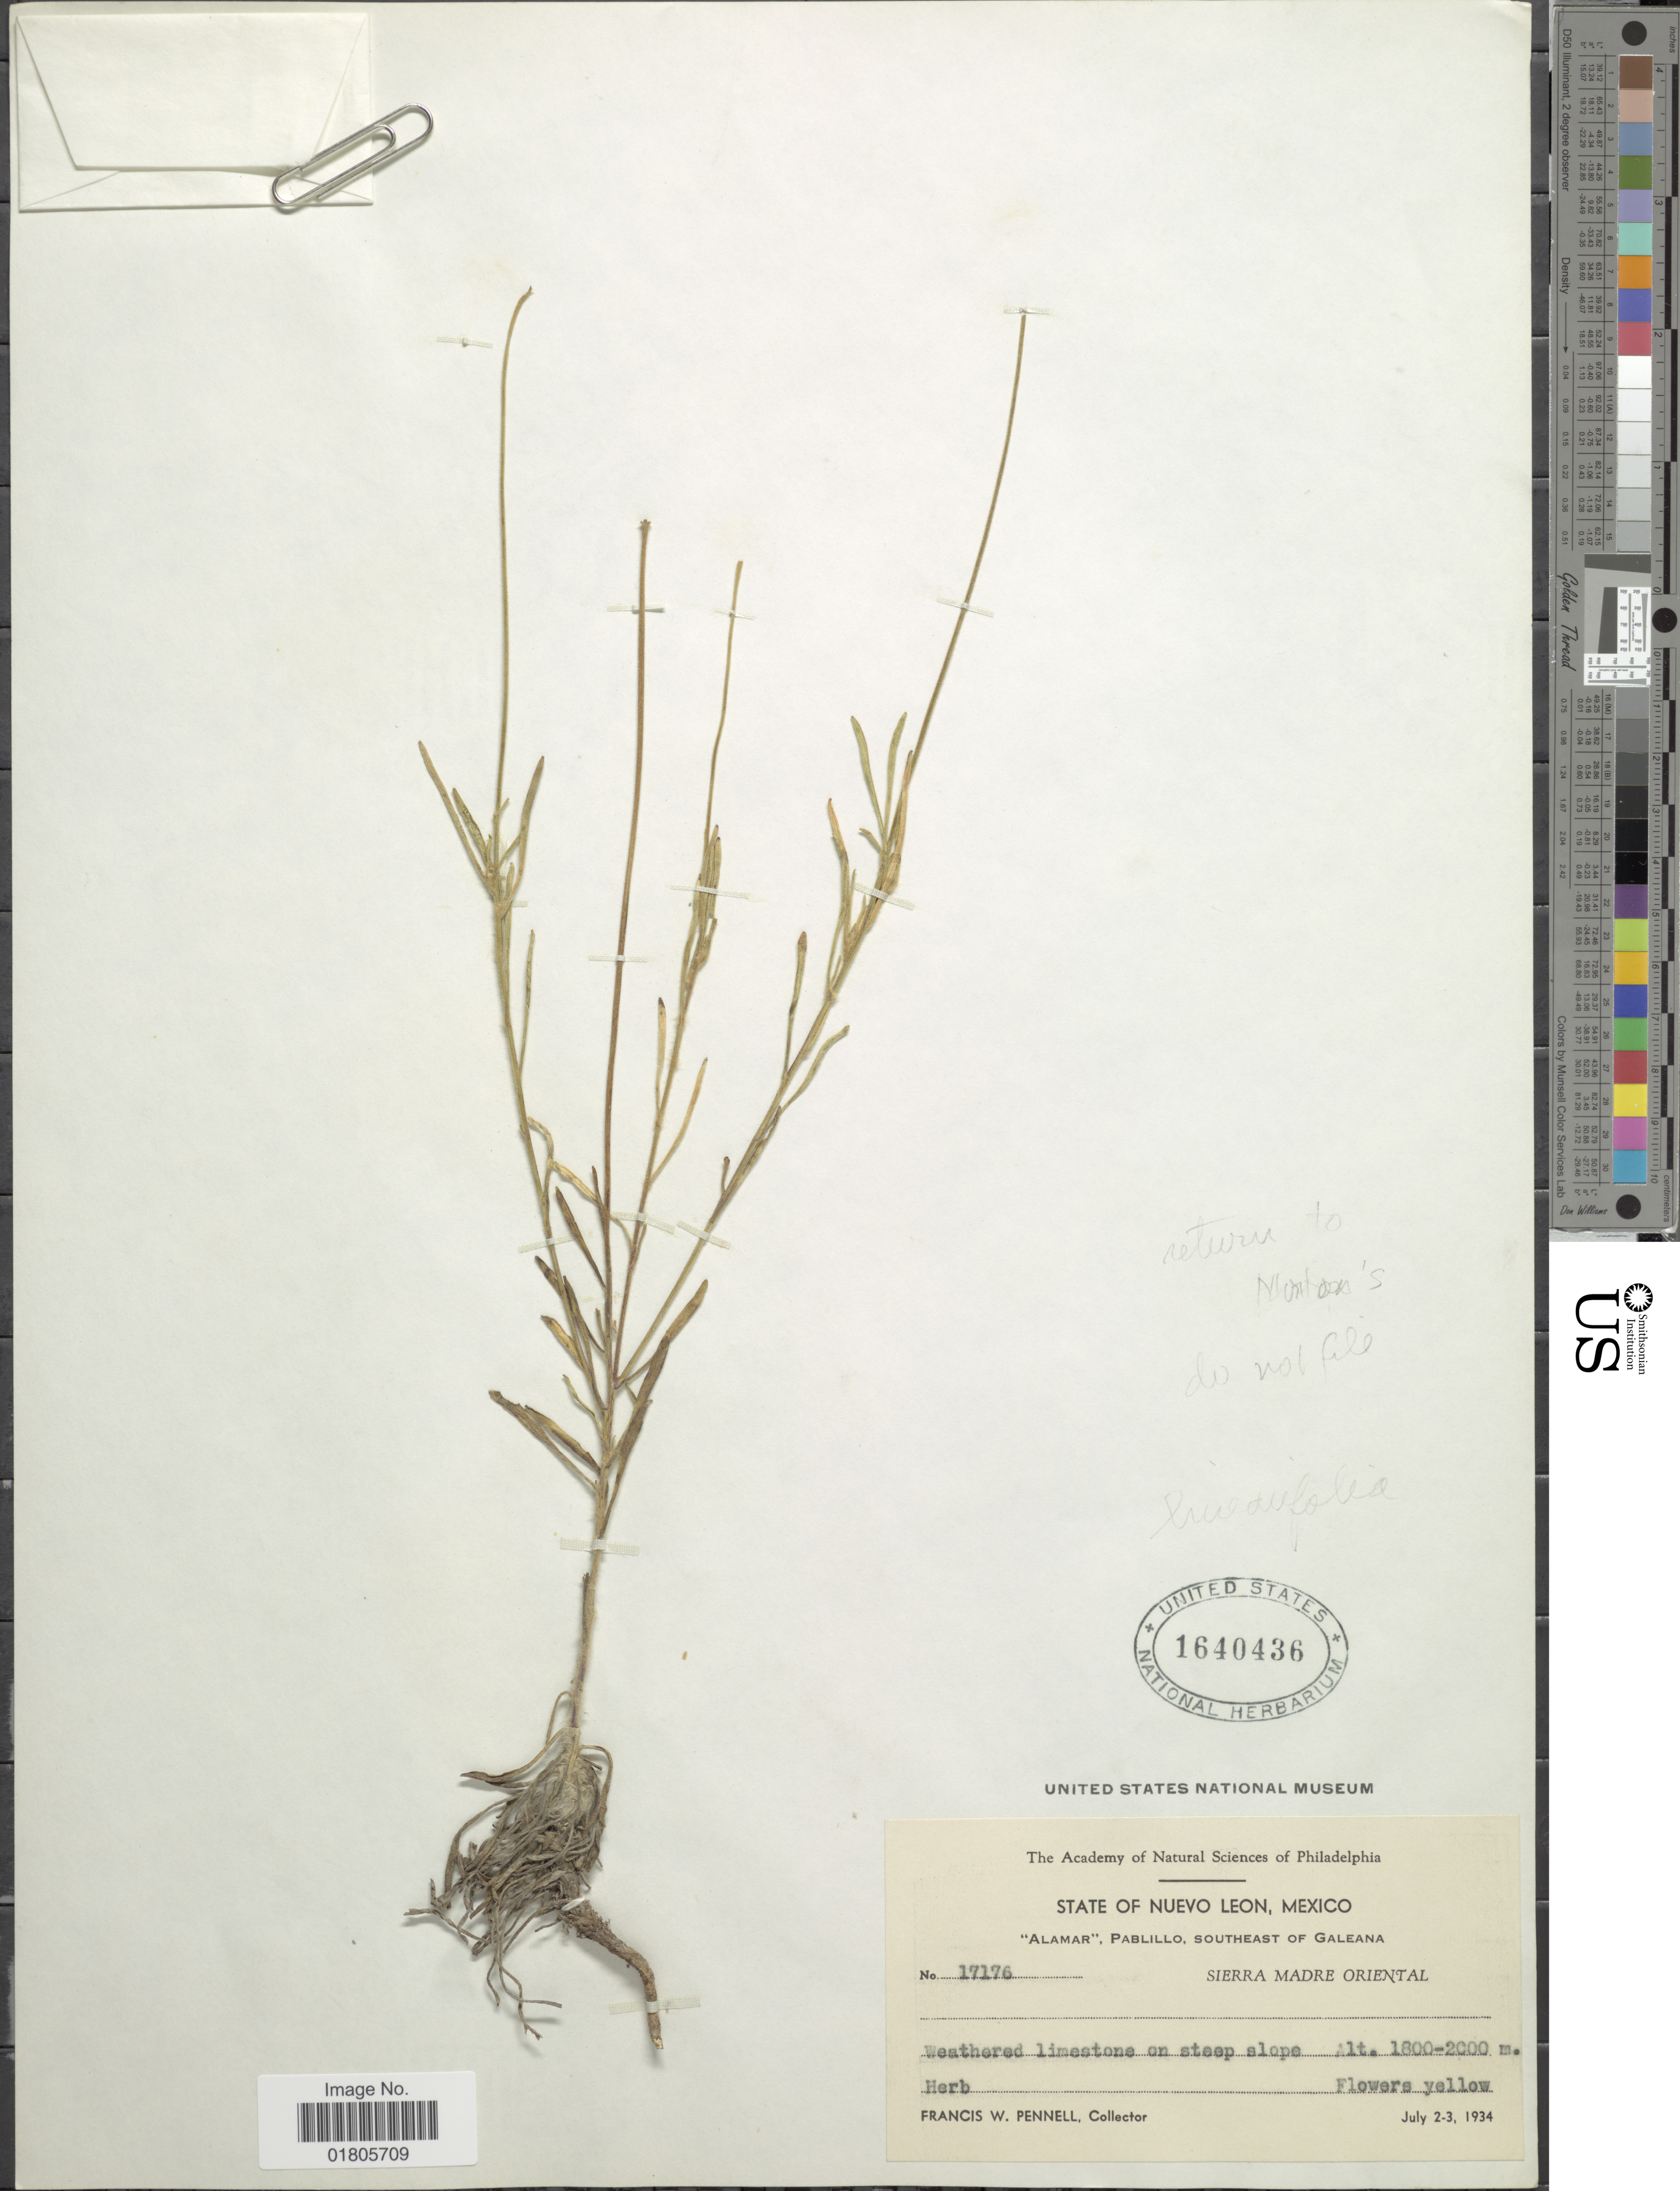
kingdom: Plantae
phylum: Tracheophyta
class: Magnoliopsida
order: Asterales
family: Asteraceae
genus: Actinea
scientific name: Actinea linearifolia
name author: (Hook.) Kuntze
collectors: F. W. Pennell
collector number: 17176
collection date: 1934-07-02/1934-07-03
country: Mexico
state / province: Nuevo León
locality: Alamar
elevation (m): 1800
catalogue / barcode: US 1640436